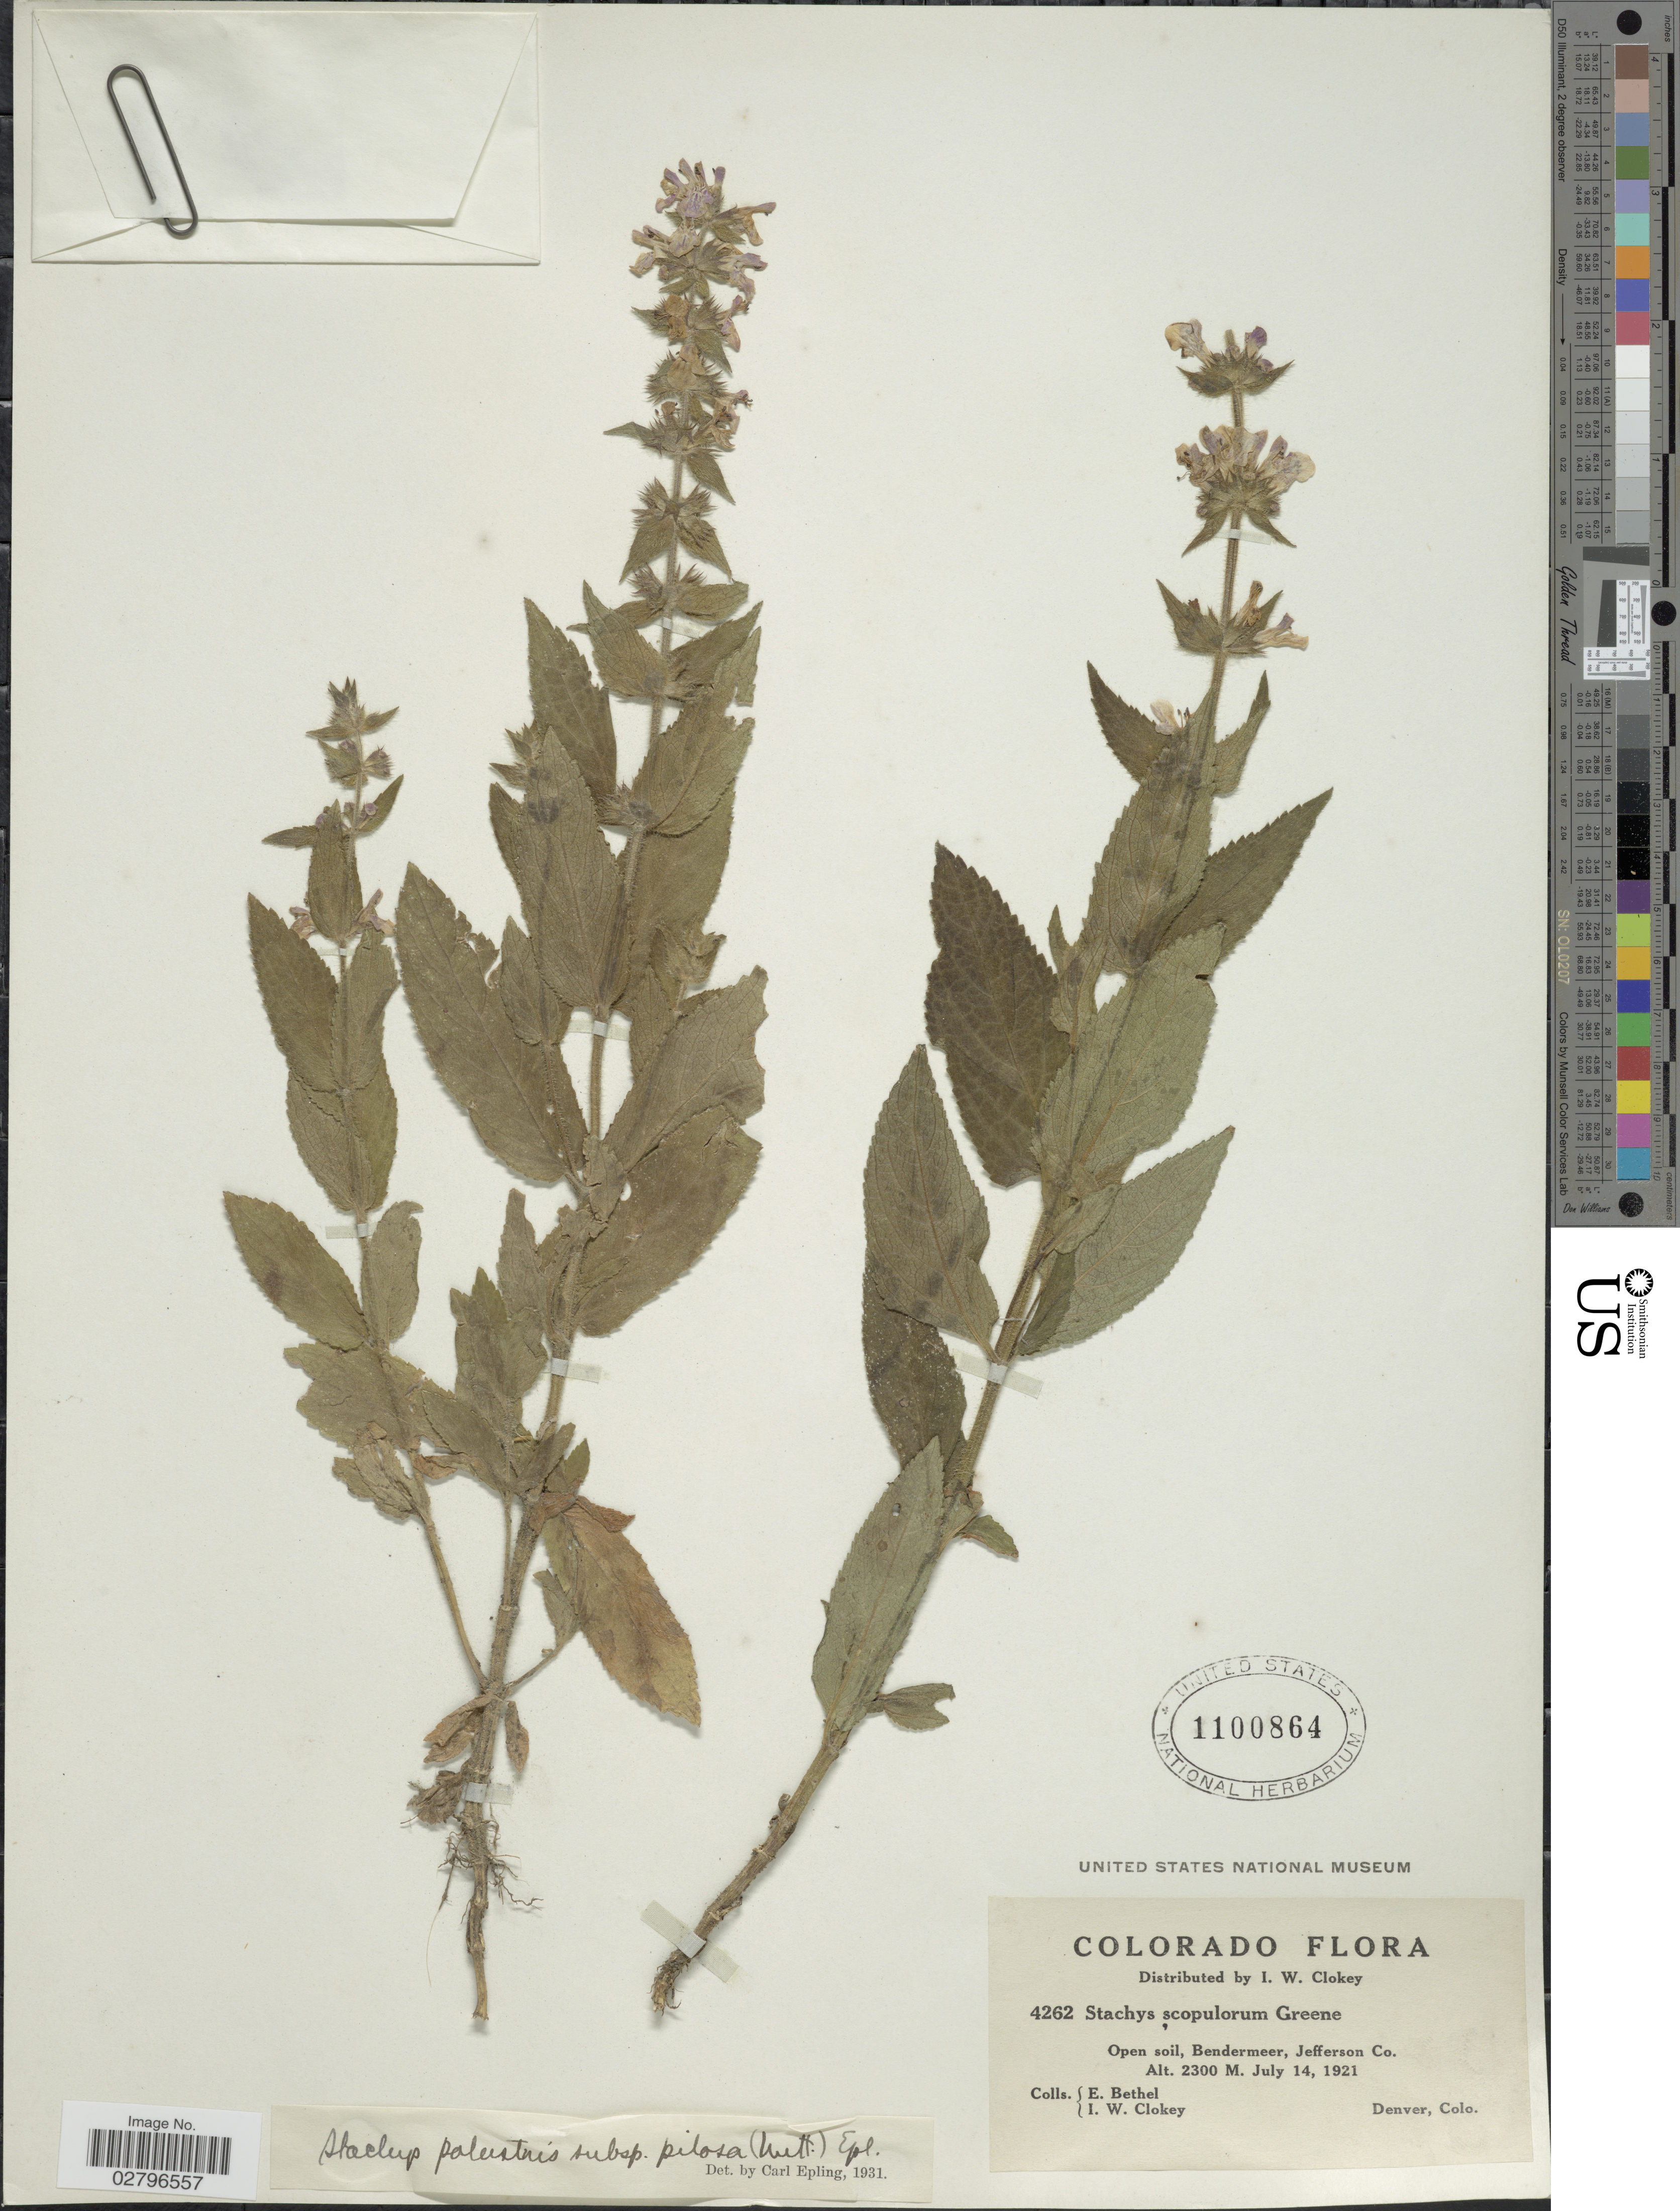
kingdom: Plantae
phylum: Tracheophyta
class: Magnoliopsida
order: Lamiales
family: Lamiaceae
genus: Stachys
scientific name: Stachys pilosa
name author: Nutt.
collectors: E. Bethel & I. W. Clokey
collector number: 4262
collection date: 1921-07-14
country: United States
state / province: Colorado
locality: Bendermeer, Jefferson Co.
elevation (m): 2300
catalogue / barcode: US 1100864